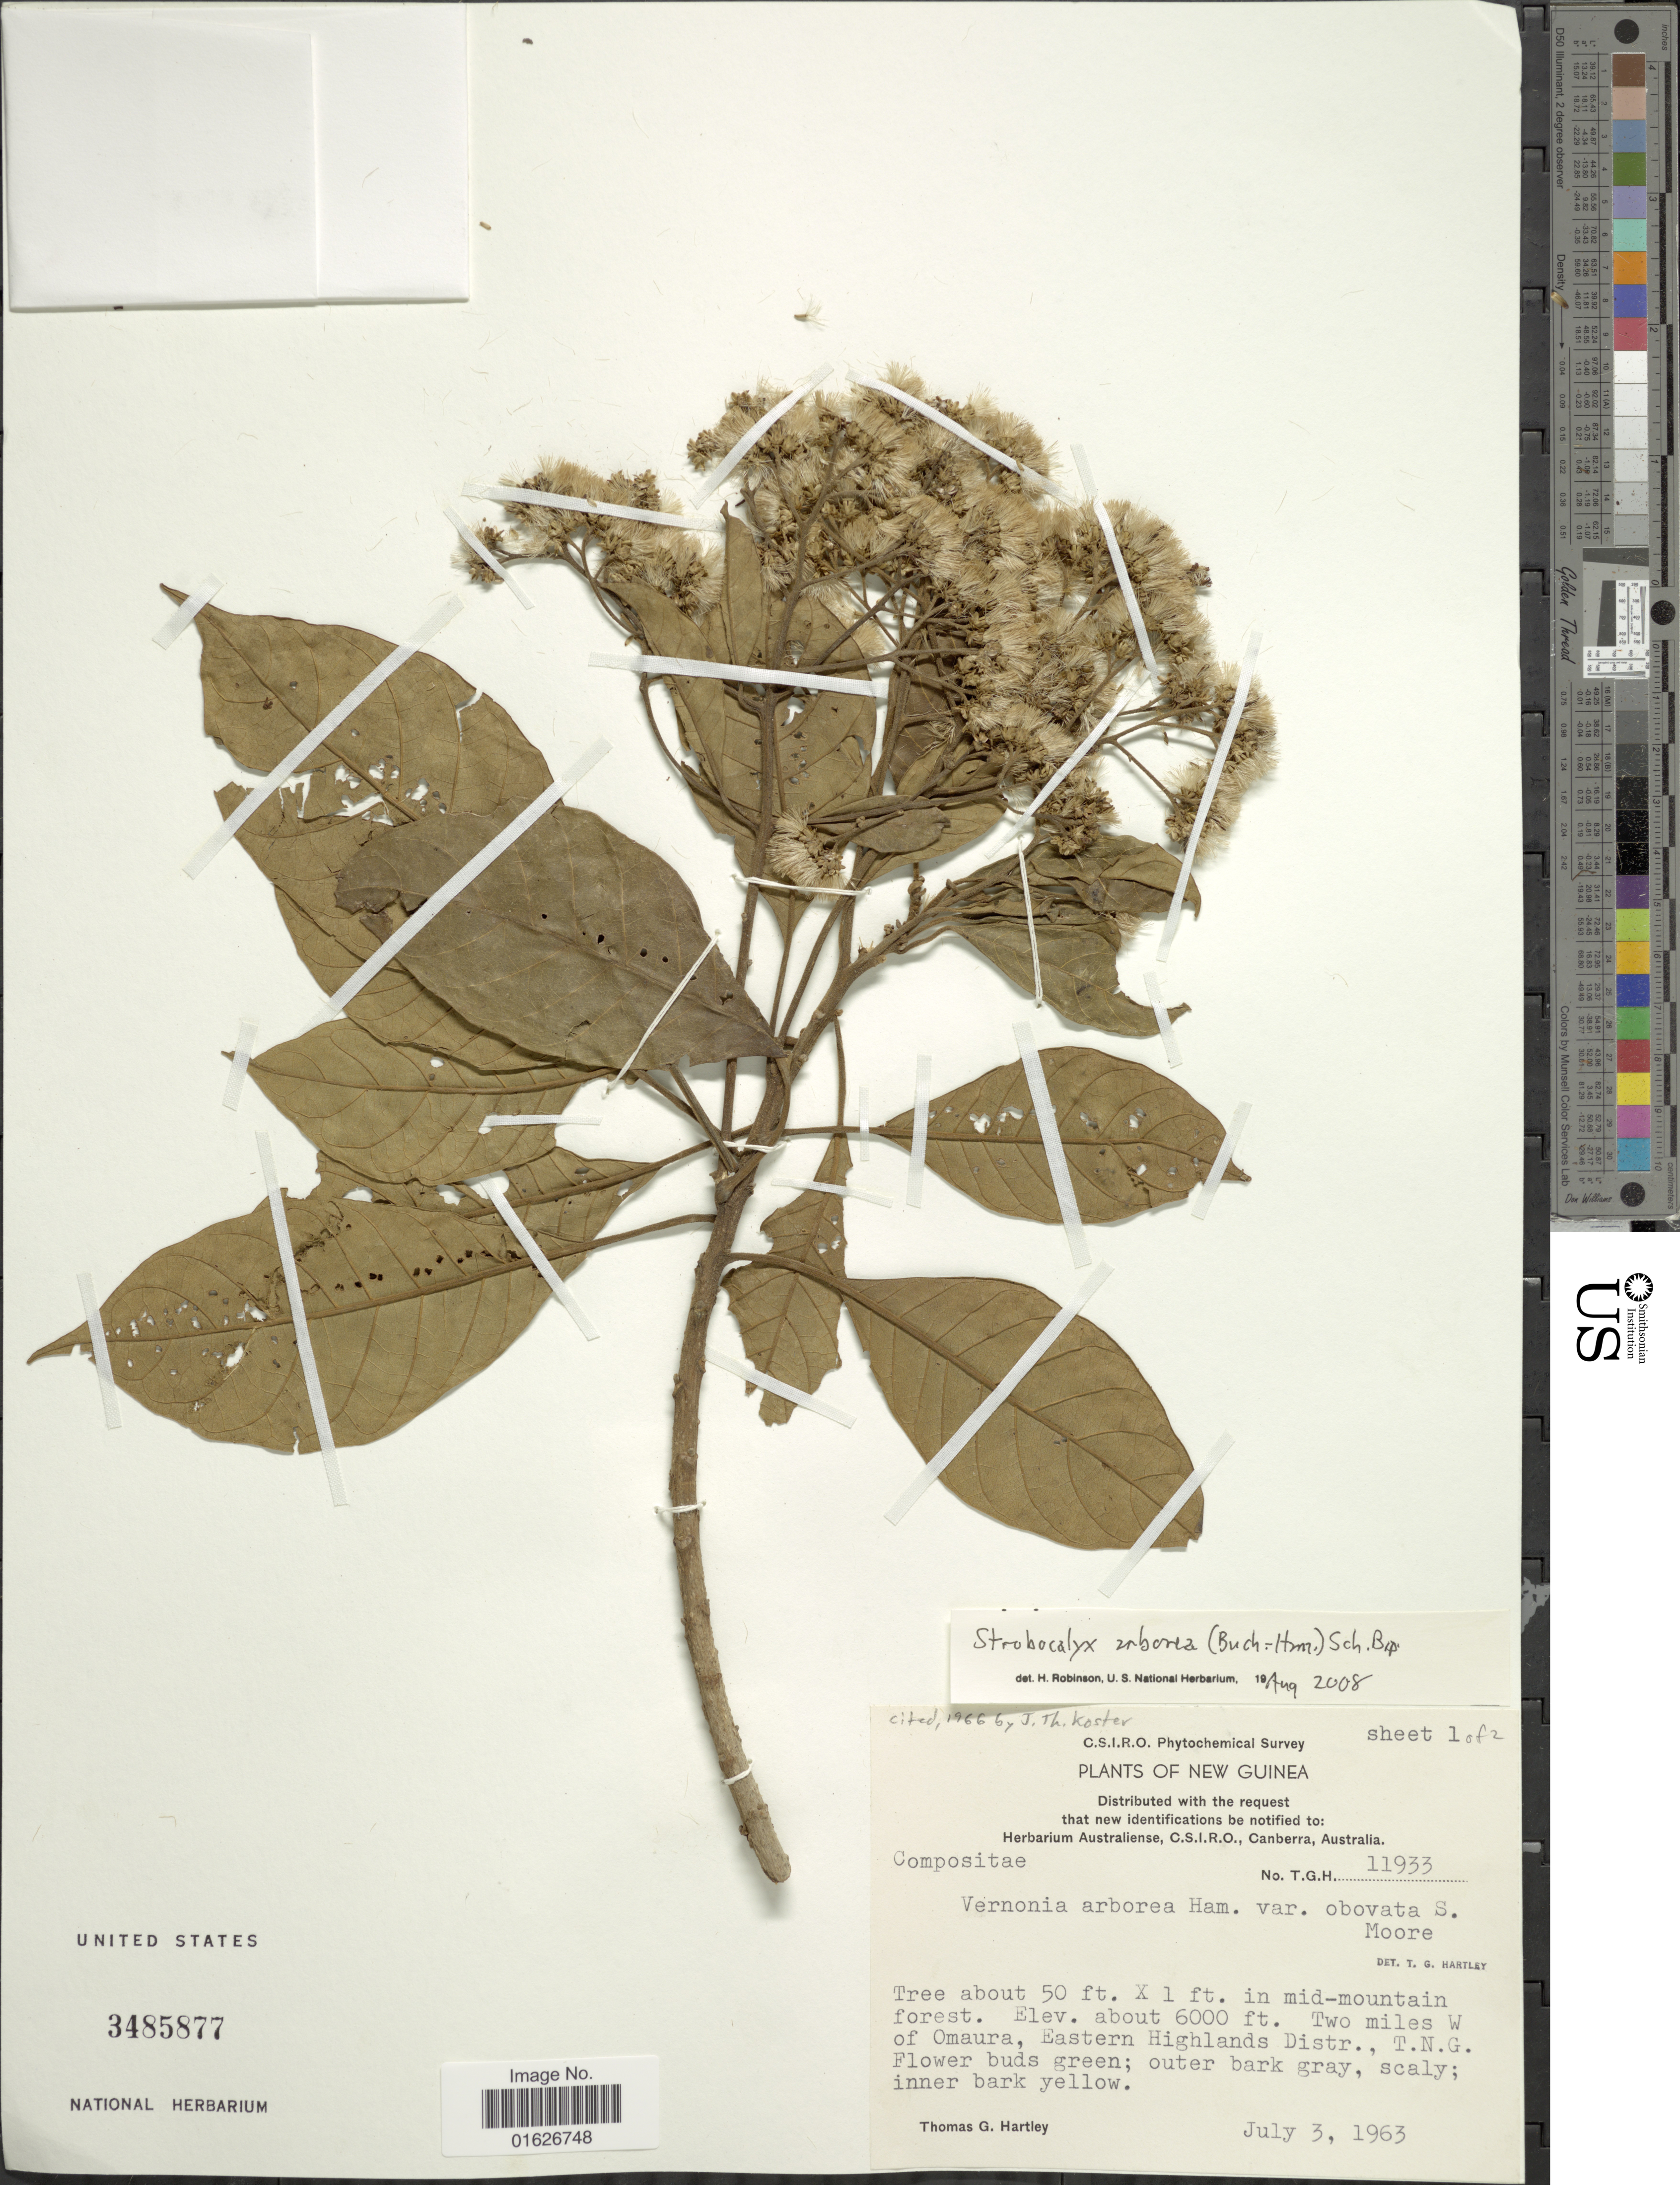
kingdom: Plantae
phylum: Tracheophyta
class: Magnoliopsida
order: Asterales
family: Asteraceae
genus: Strobocalyx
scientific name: Strobocalyx arborea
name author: (Buch.-Ham.) Sch. Bip.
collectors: T. G. Hartley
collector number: T.G.H. 11933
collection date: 1963-07-03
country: Papua New Guinea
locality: New Guinea, Two miles W of Omaura, Eastern Highlands District., T.N.G.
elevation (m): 1829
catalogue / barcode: US 3485877